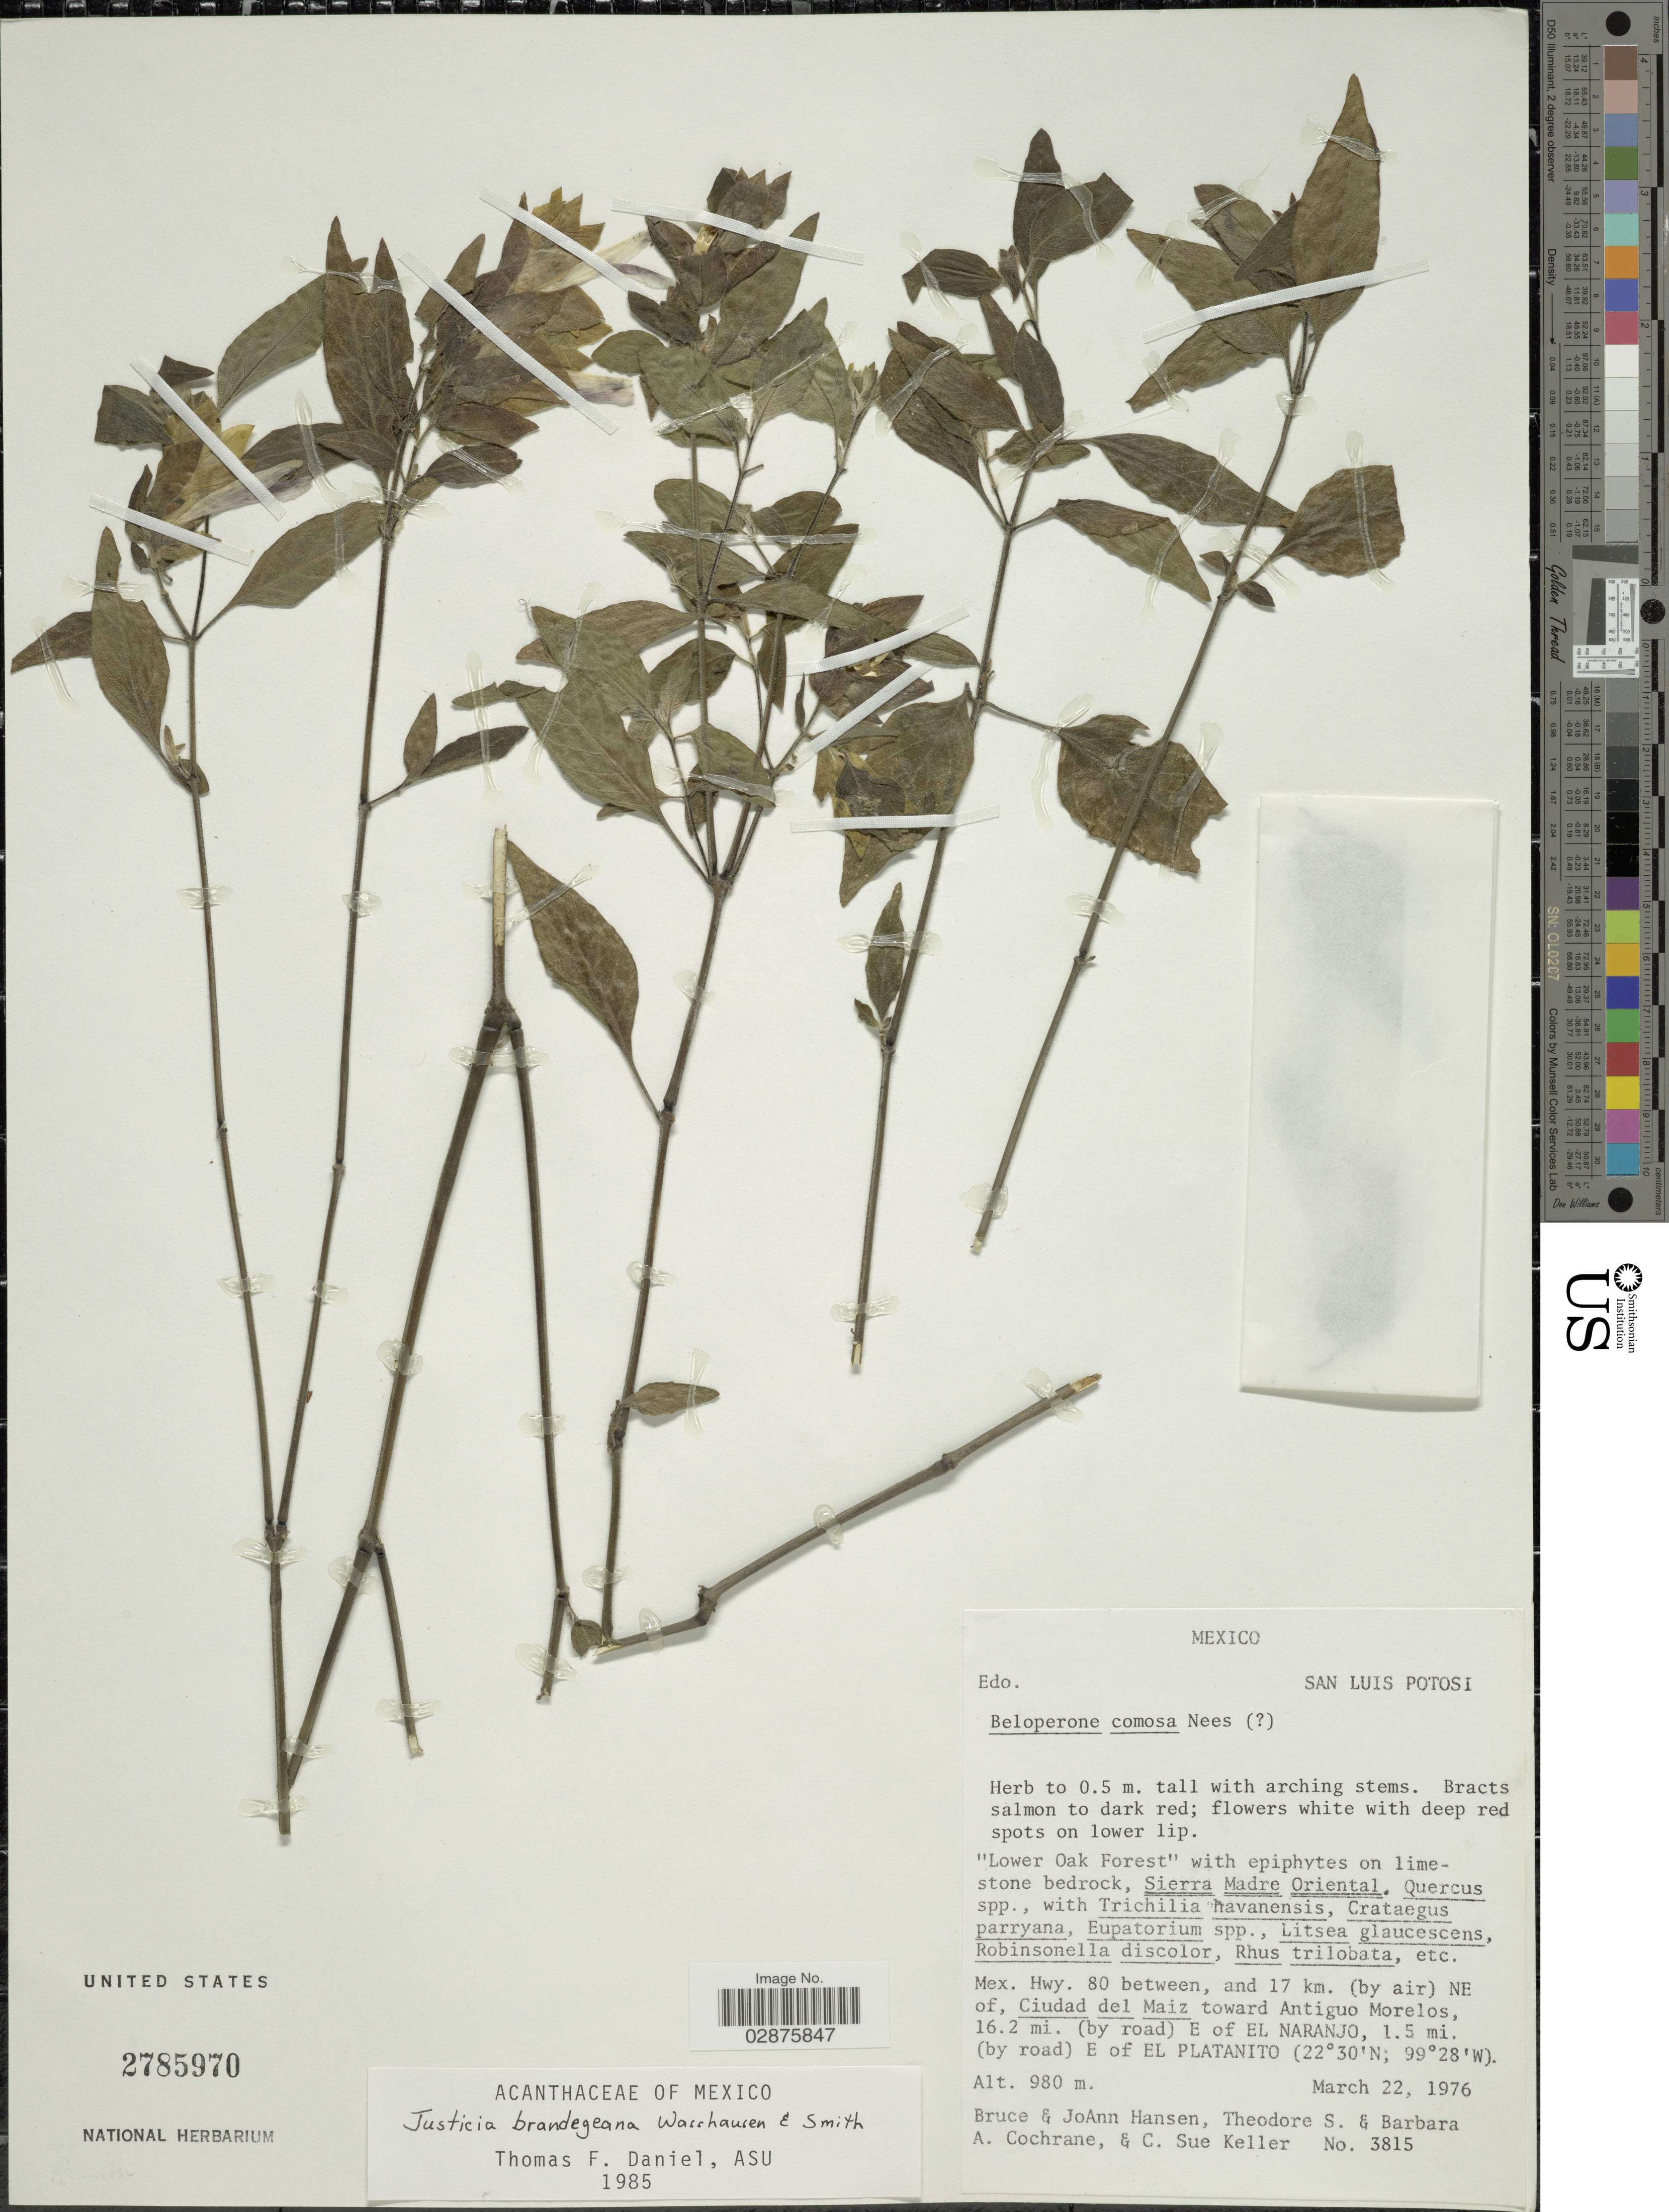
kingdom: Plantae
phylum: Tracheophyta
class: Magnoliopsida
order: Lamiales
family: Acanthaceae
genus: Justicia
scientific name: Justicia brandegeana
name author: Wassh. & L.B. Sm.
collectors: Bruce, J. Hansen, S. Theodore, B. Cochrane & C. Keller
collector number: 3815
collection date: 1976-03-22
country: Mexico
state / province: San Luis Potosí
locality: Hwy. 80 between, and 17 km. (by air) NE of, Ciudad del Maiz toward Antiguo Morelos, 16.2 mi. (by road) E of El Naranjo, 1.5 mi. (by road) E of El Platanito.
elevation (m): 980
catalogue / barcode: US 2785970